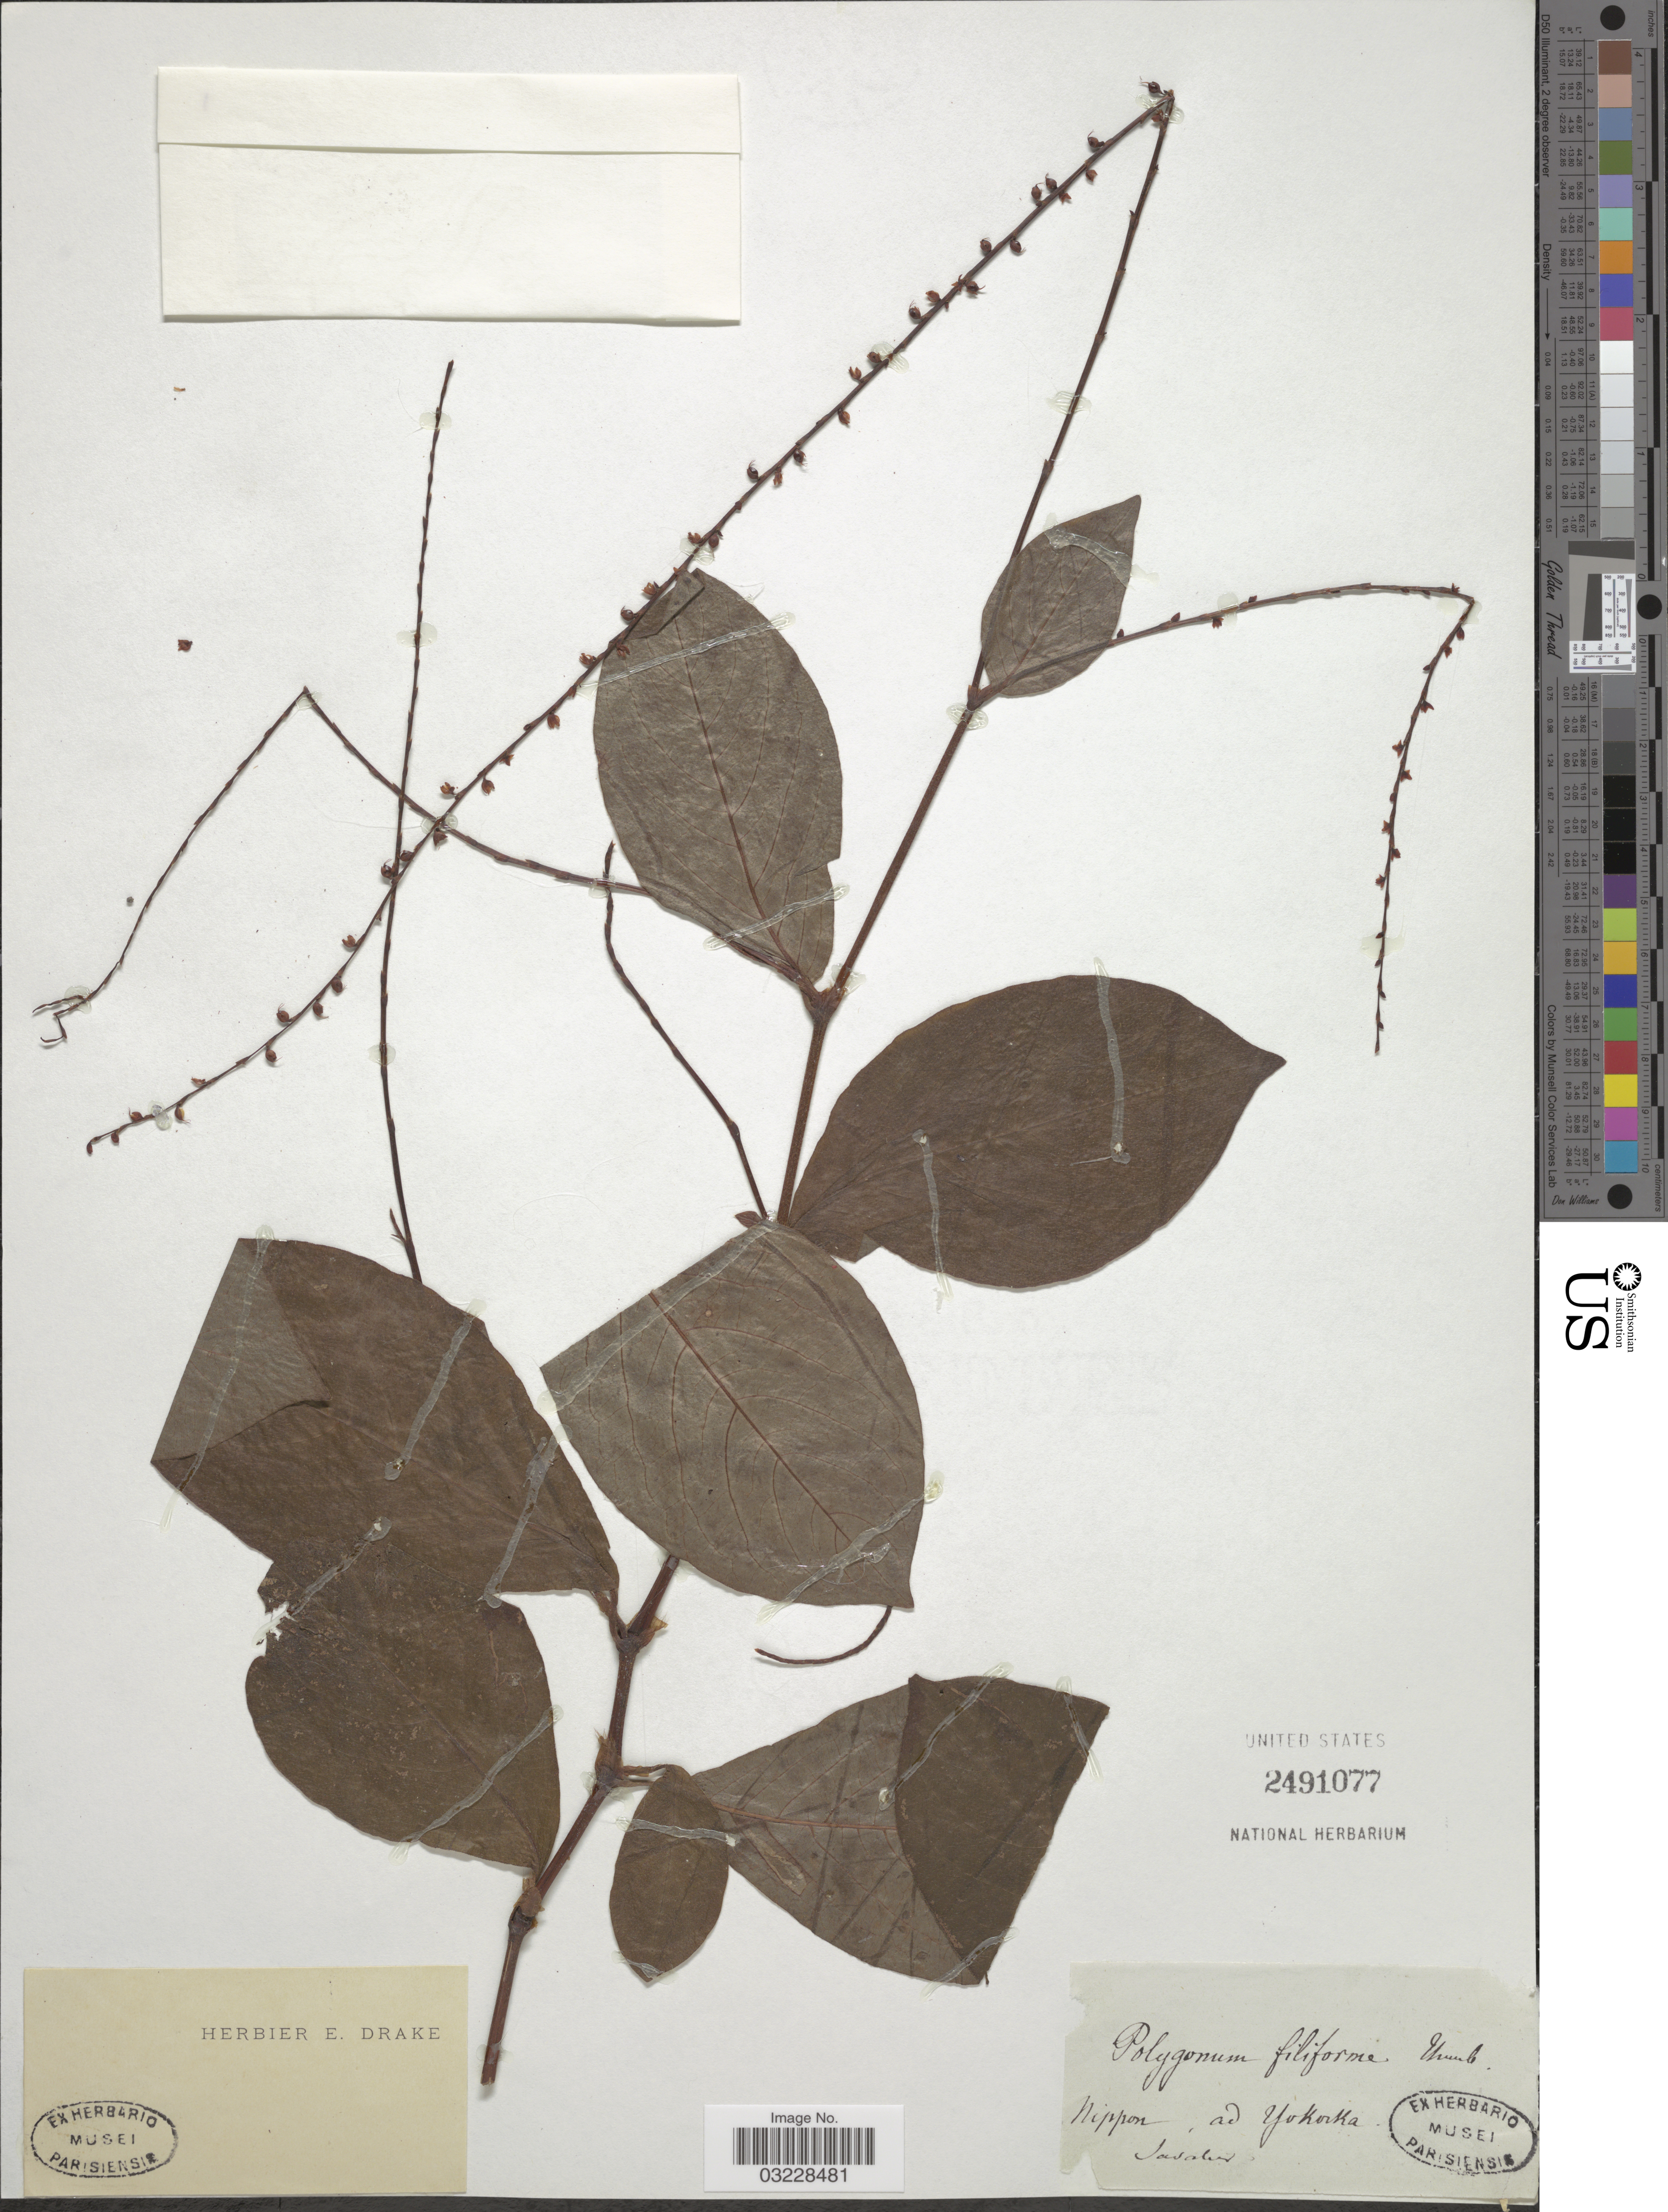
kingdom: Plantae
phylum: Tracheophyta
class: Magnoliopsida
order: Caryophyllales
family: Polygonaceae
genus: Persicaria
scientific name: Persicaria filiformis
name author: (Thunb.) Nakai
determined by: U.S. National Herbarium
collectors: Savatier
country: Japan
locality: Nippon, ad Yokoska.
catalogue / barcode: US 2491077